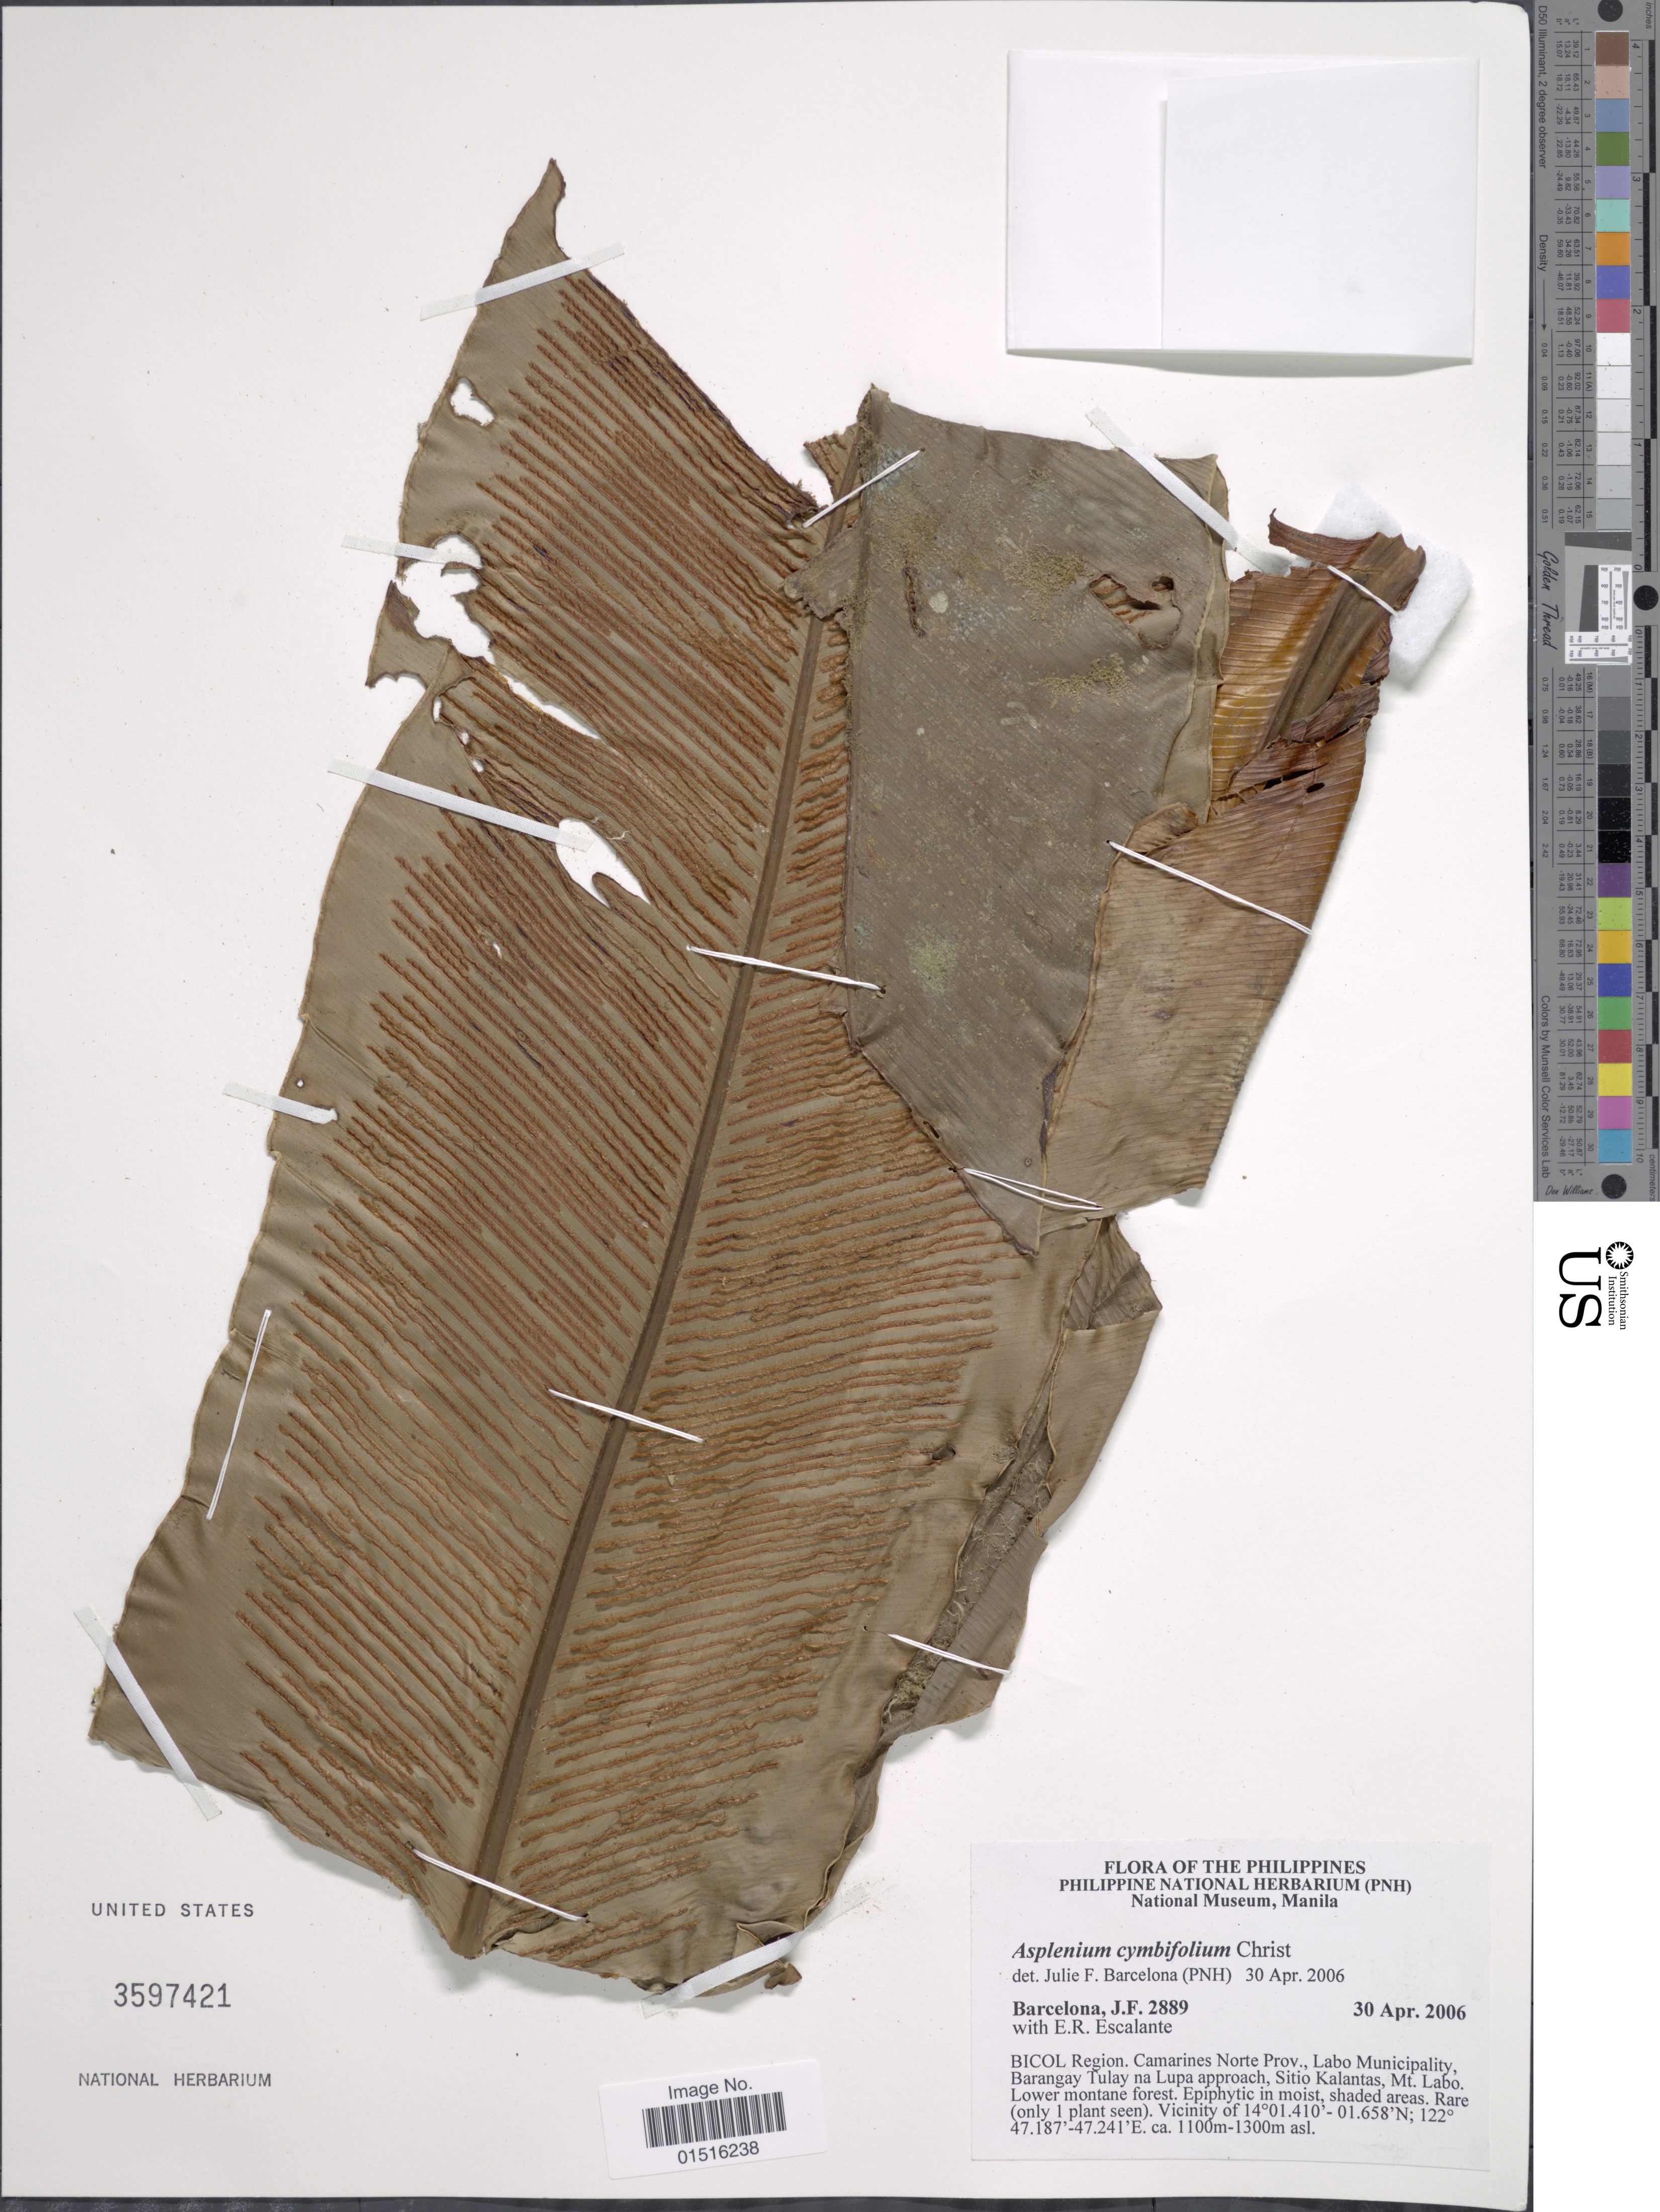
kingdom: Plantae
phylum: Tracheophyta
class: Polypodiopsida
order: Polypodiales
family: Aspleniaceae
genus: Asplenium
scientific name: Asplenium cymbifolium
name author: Christ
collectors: J. F. Barcelona & E. Escalante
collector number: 2889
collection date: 2006-04-30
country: Philippines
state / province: Bicol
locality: Bicol Region, Camarines Norte Prv., Lao Municipality, Barangay Tulay na Lupa approach, Sitio Kalantas, Mt. Labo.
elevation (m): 1100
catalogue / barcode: US 3597421